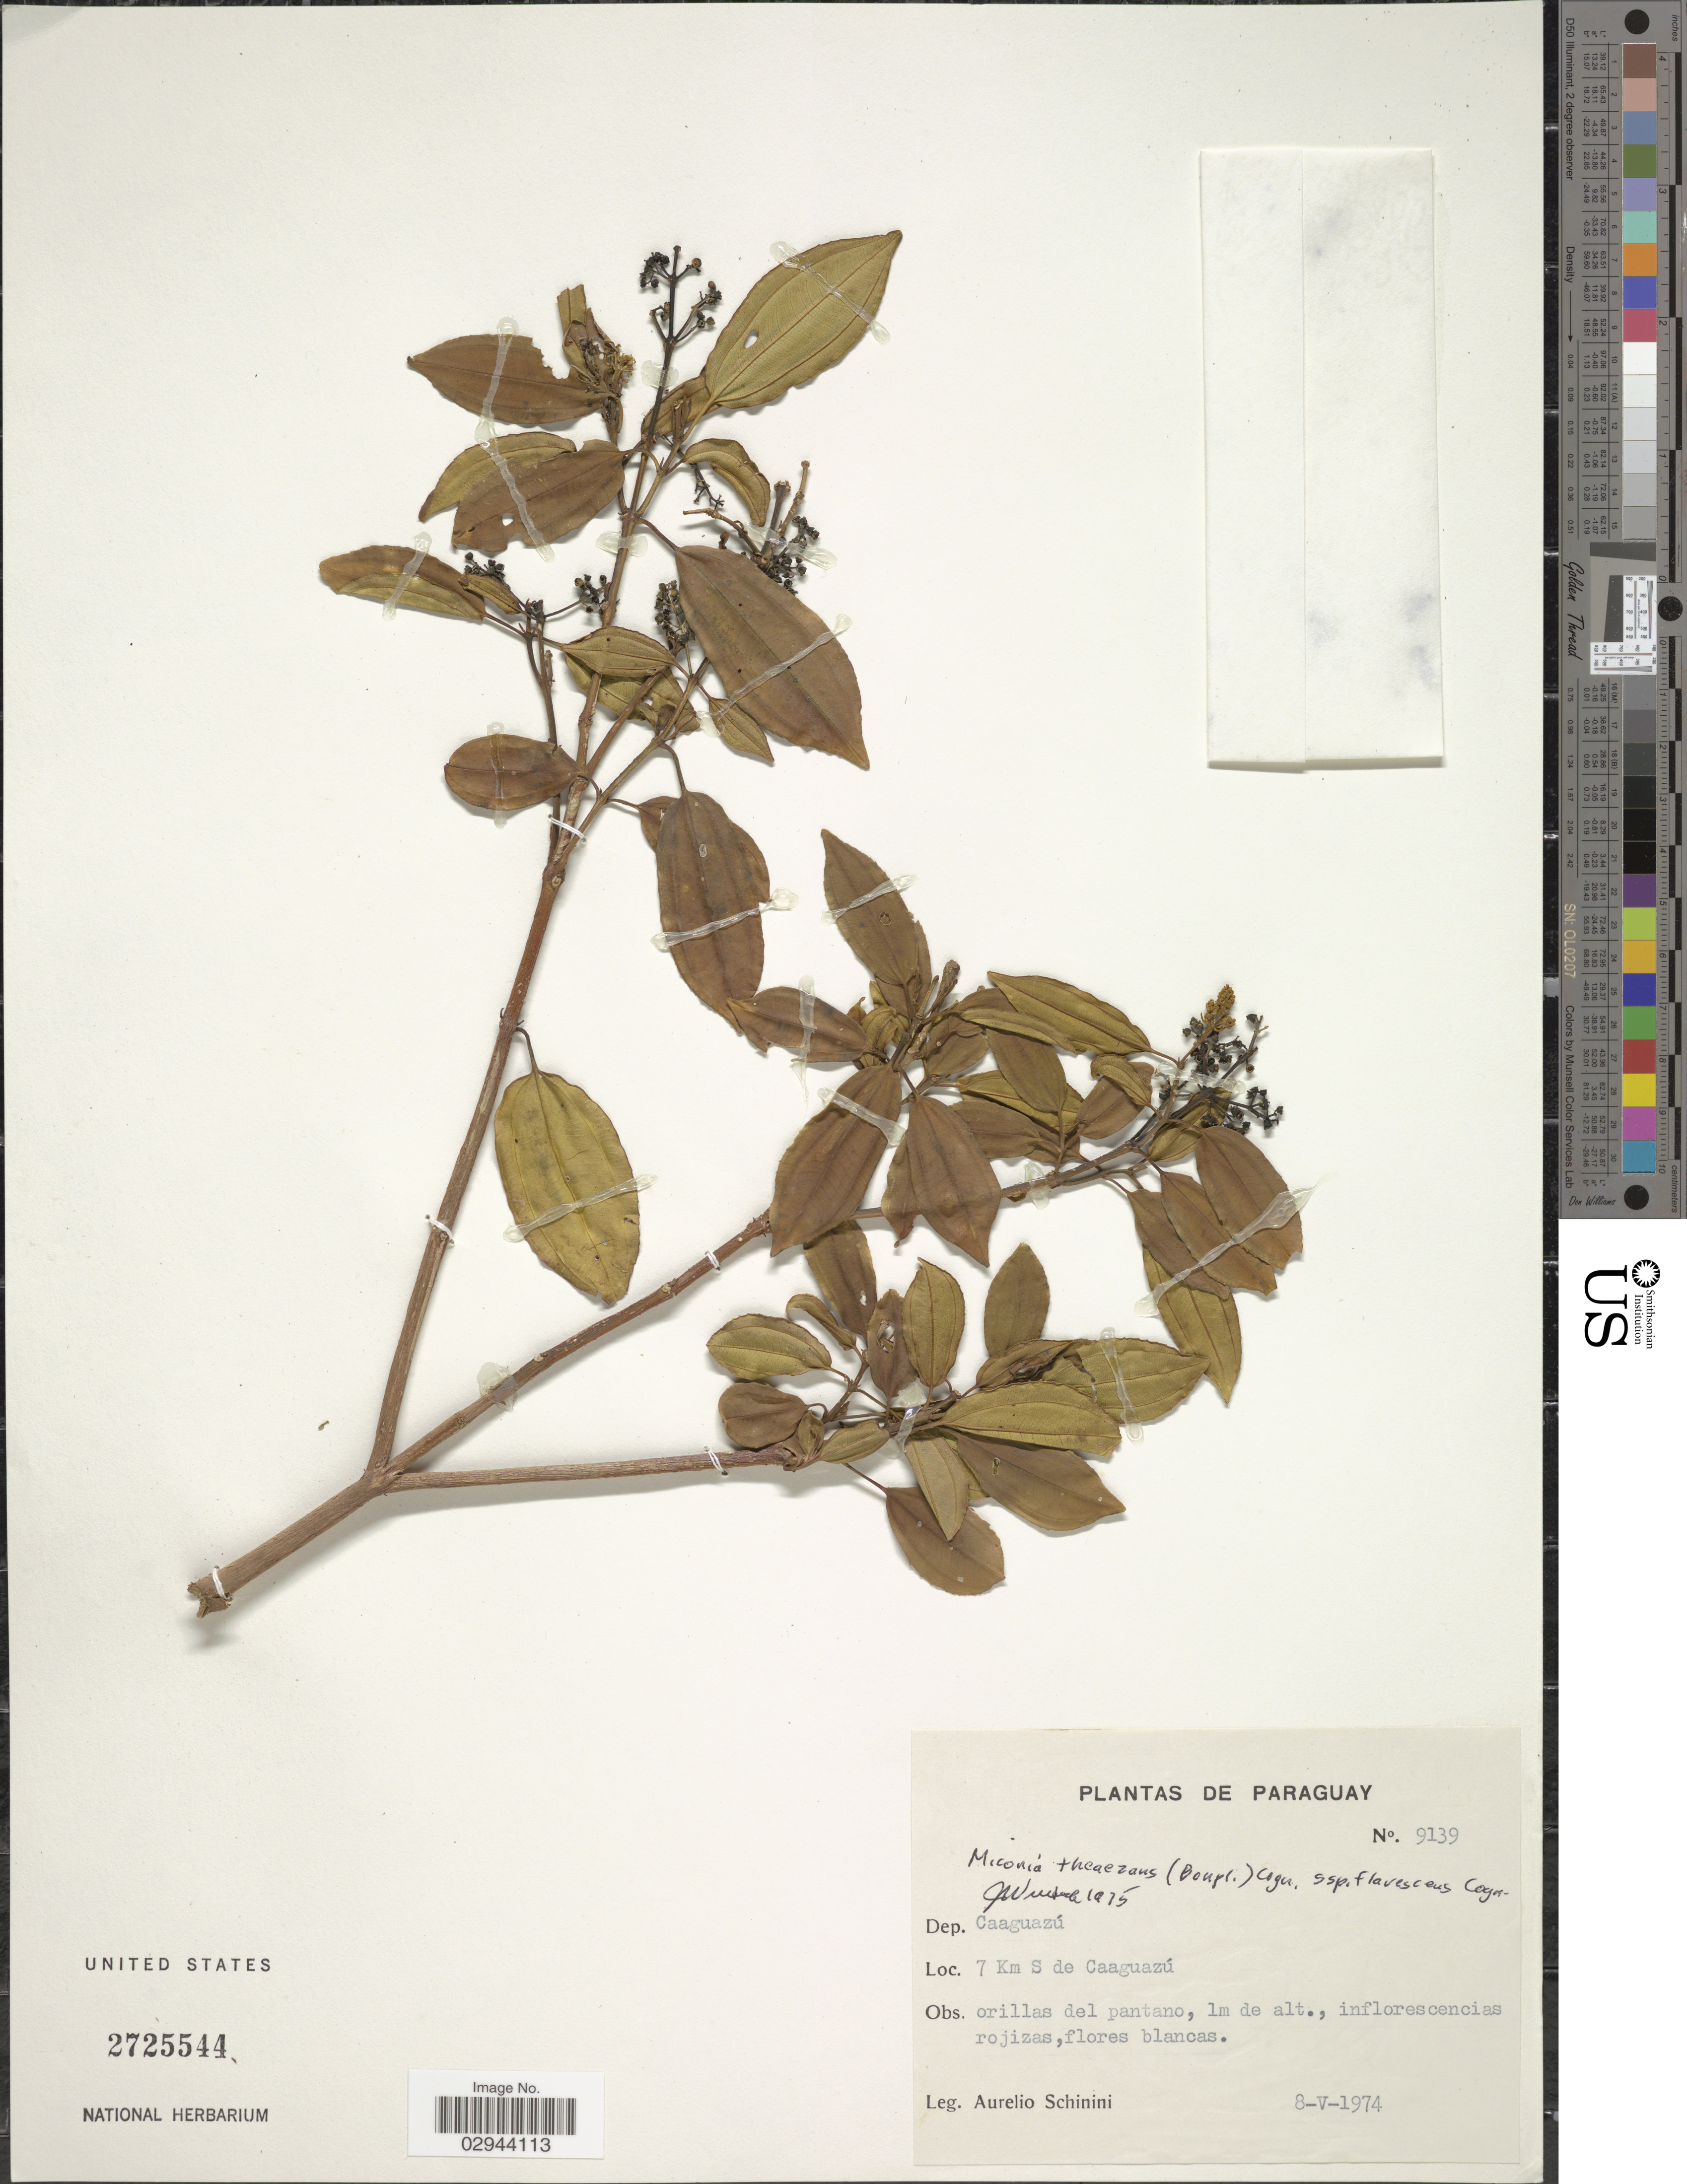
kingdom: Plantae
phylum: Tracheophyta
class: Magnoliopsida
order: Myrtales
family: Melastomataceae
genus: Miconia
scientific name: Miconia theizans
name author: (Bonpl.) Cogn.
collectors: A. Schinini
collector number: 9139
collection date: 1974-05-08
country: Paraguay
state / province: Caaguazu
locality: Dep. Caaguazú, 7 Km S de Caaguazú.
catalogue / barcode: US 2725544